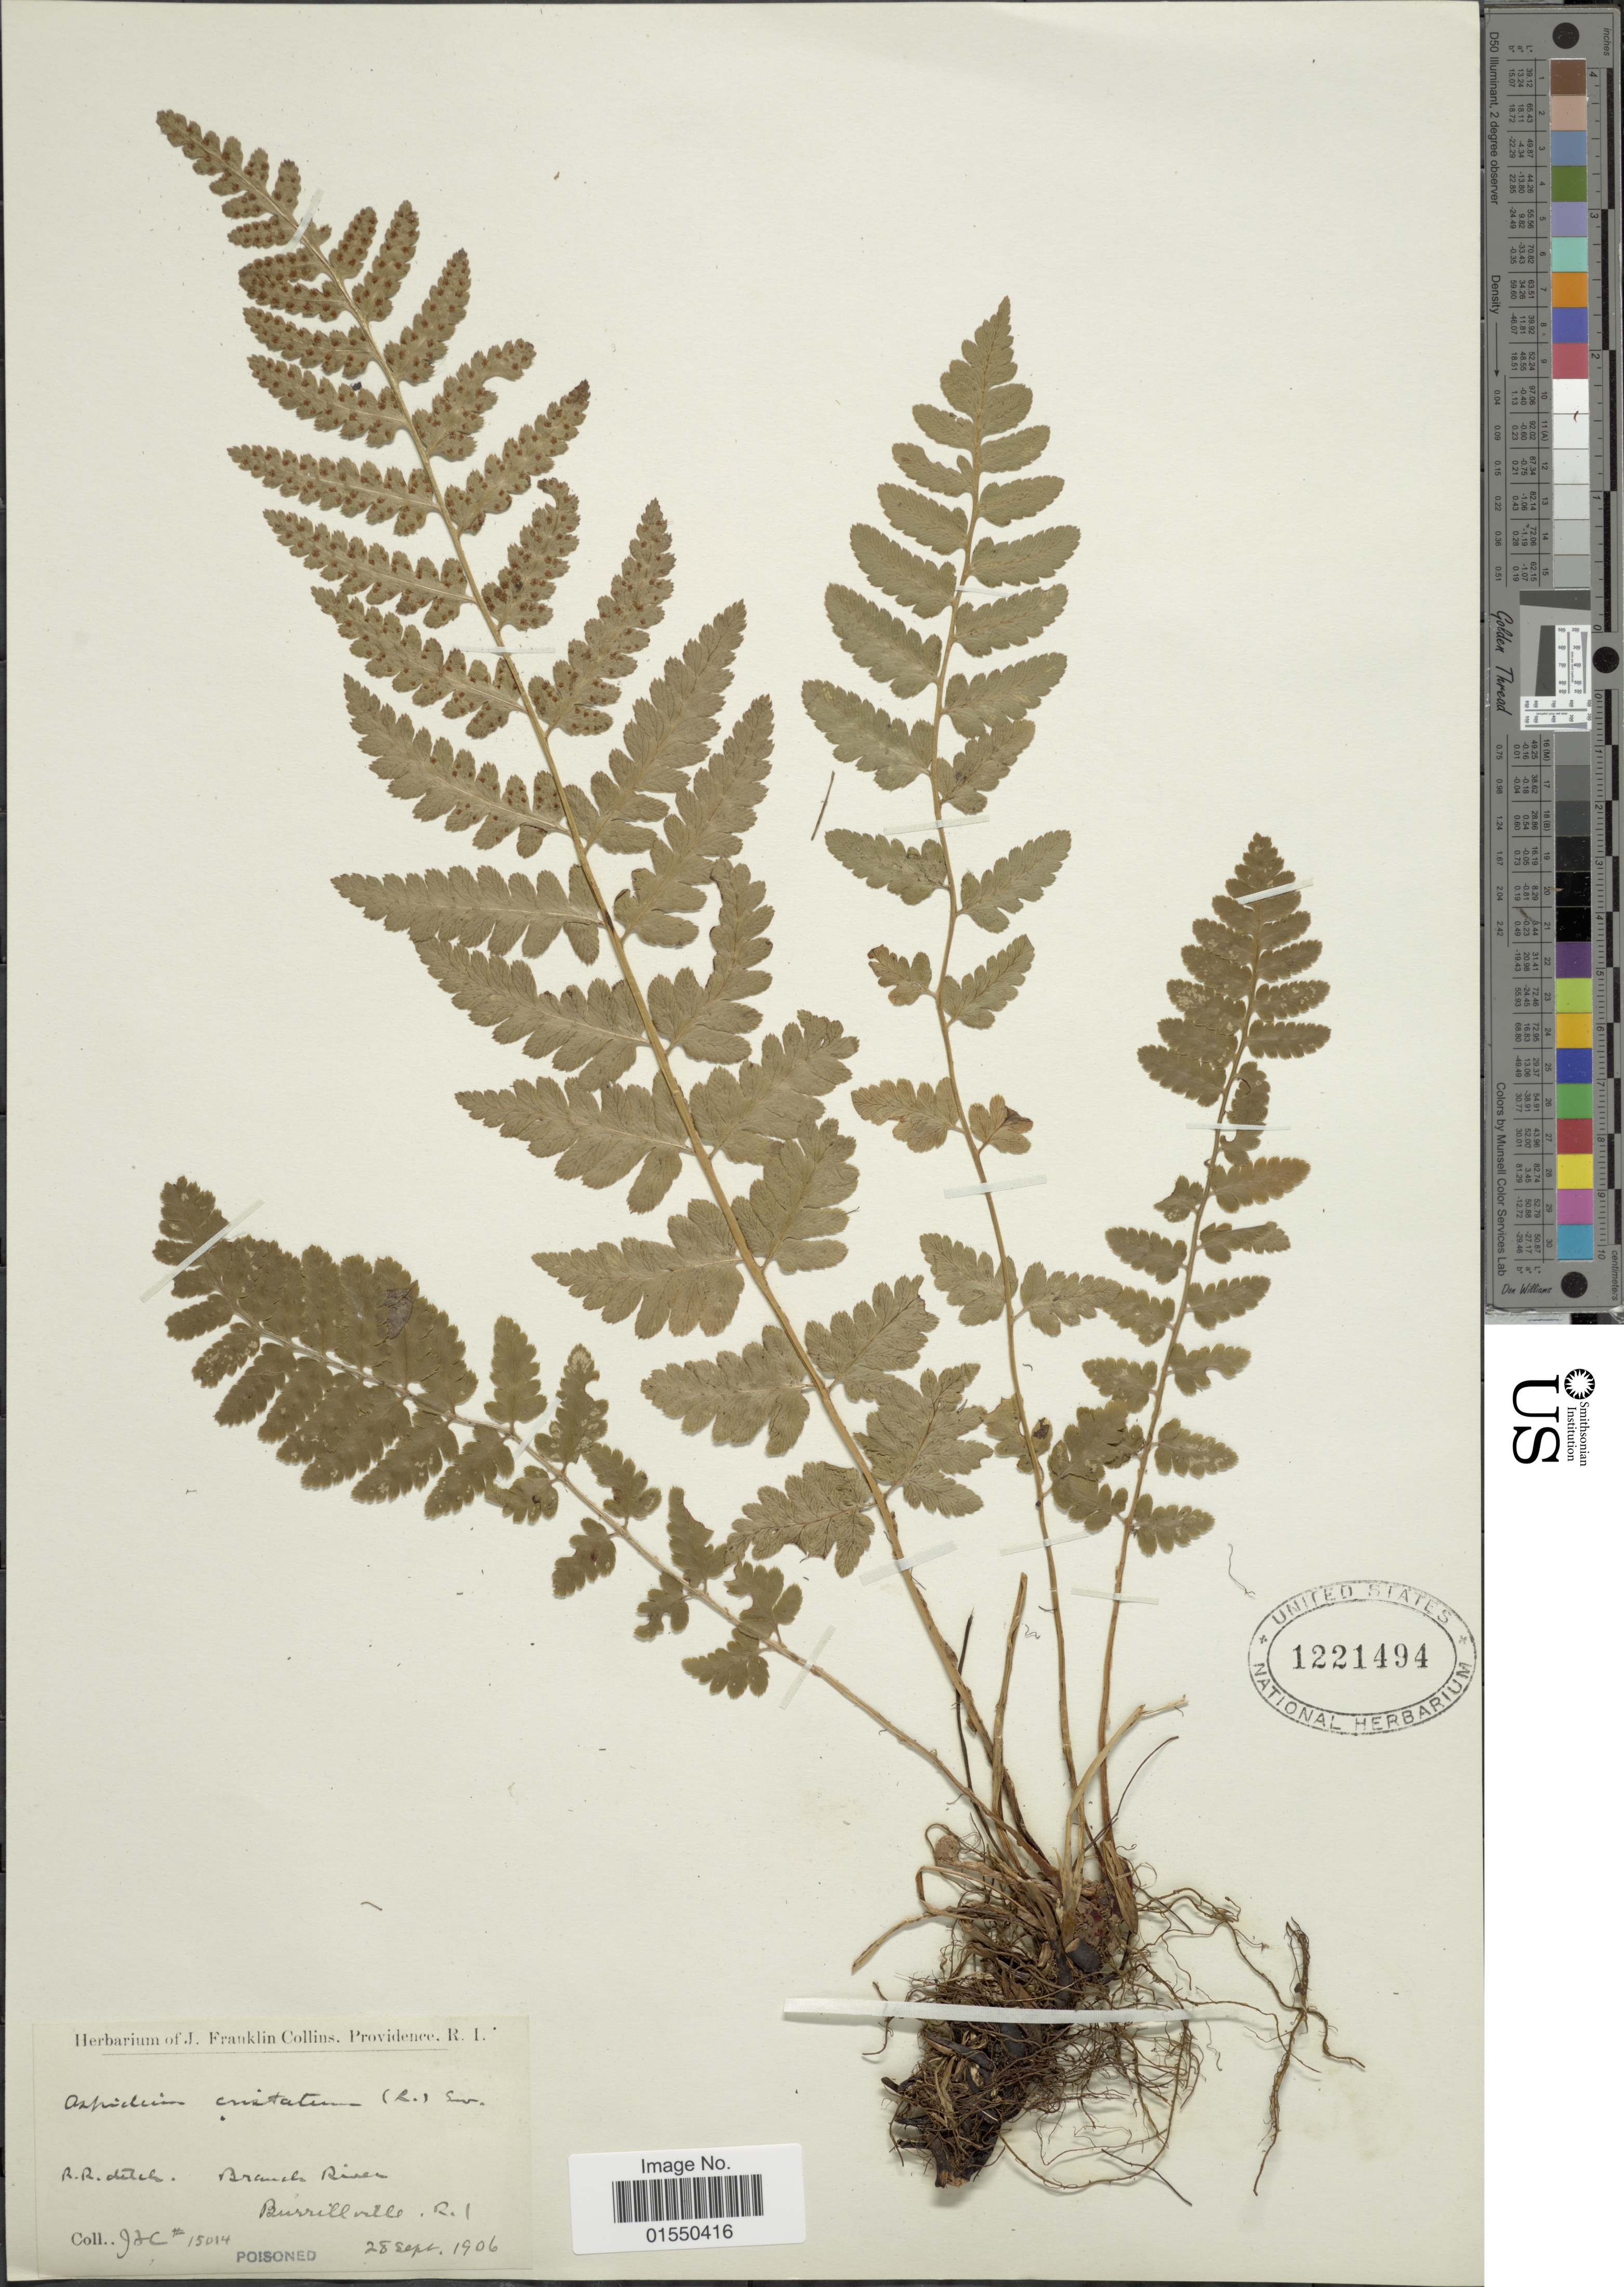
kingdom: Plantae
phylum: Tracheophyta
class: Polypodiopsida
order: Polypodiales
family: Dryopteridaceae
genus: Dryopteris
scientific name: Dryopteris cristata var. spinulosa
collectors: J. Collins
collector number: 15014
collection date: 1906-09-28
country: United States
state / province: Rhode Island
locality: Branch River, Burrillville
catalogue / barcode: US 1221494